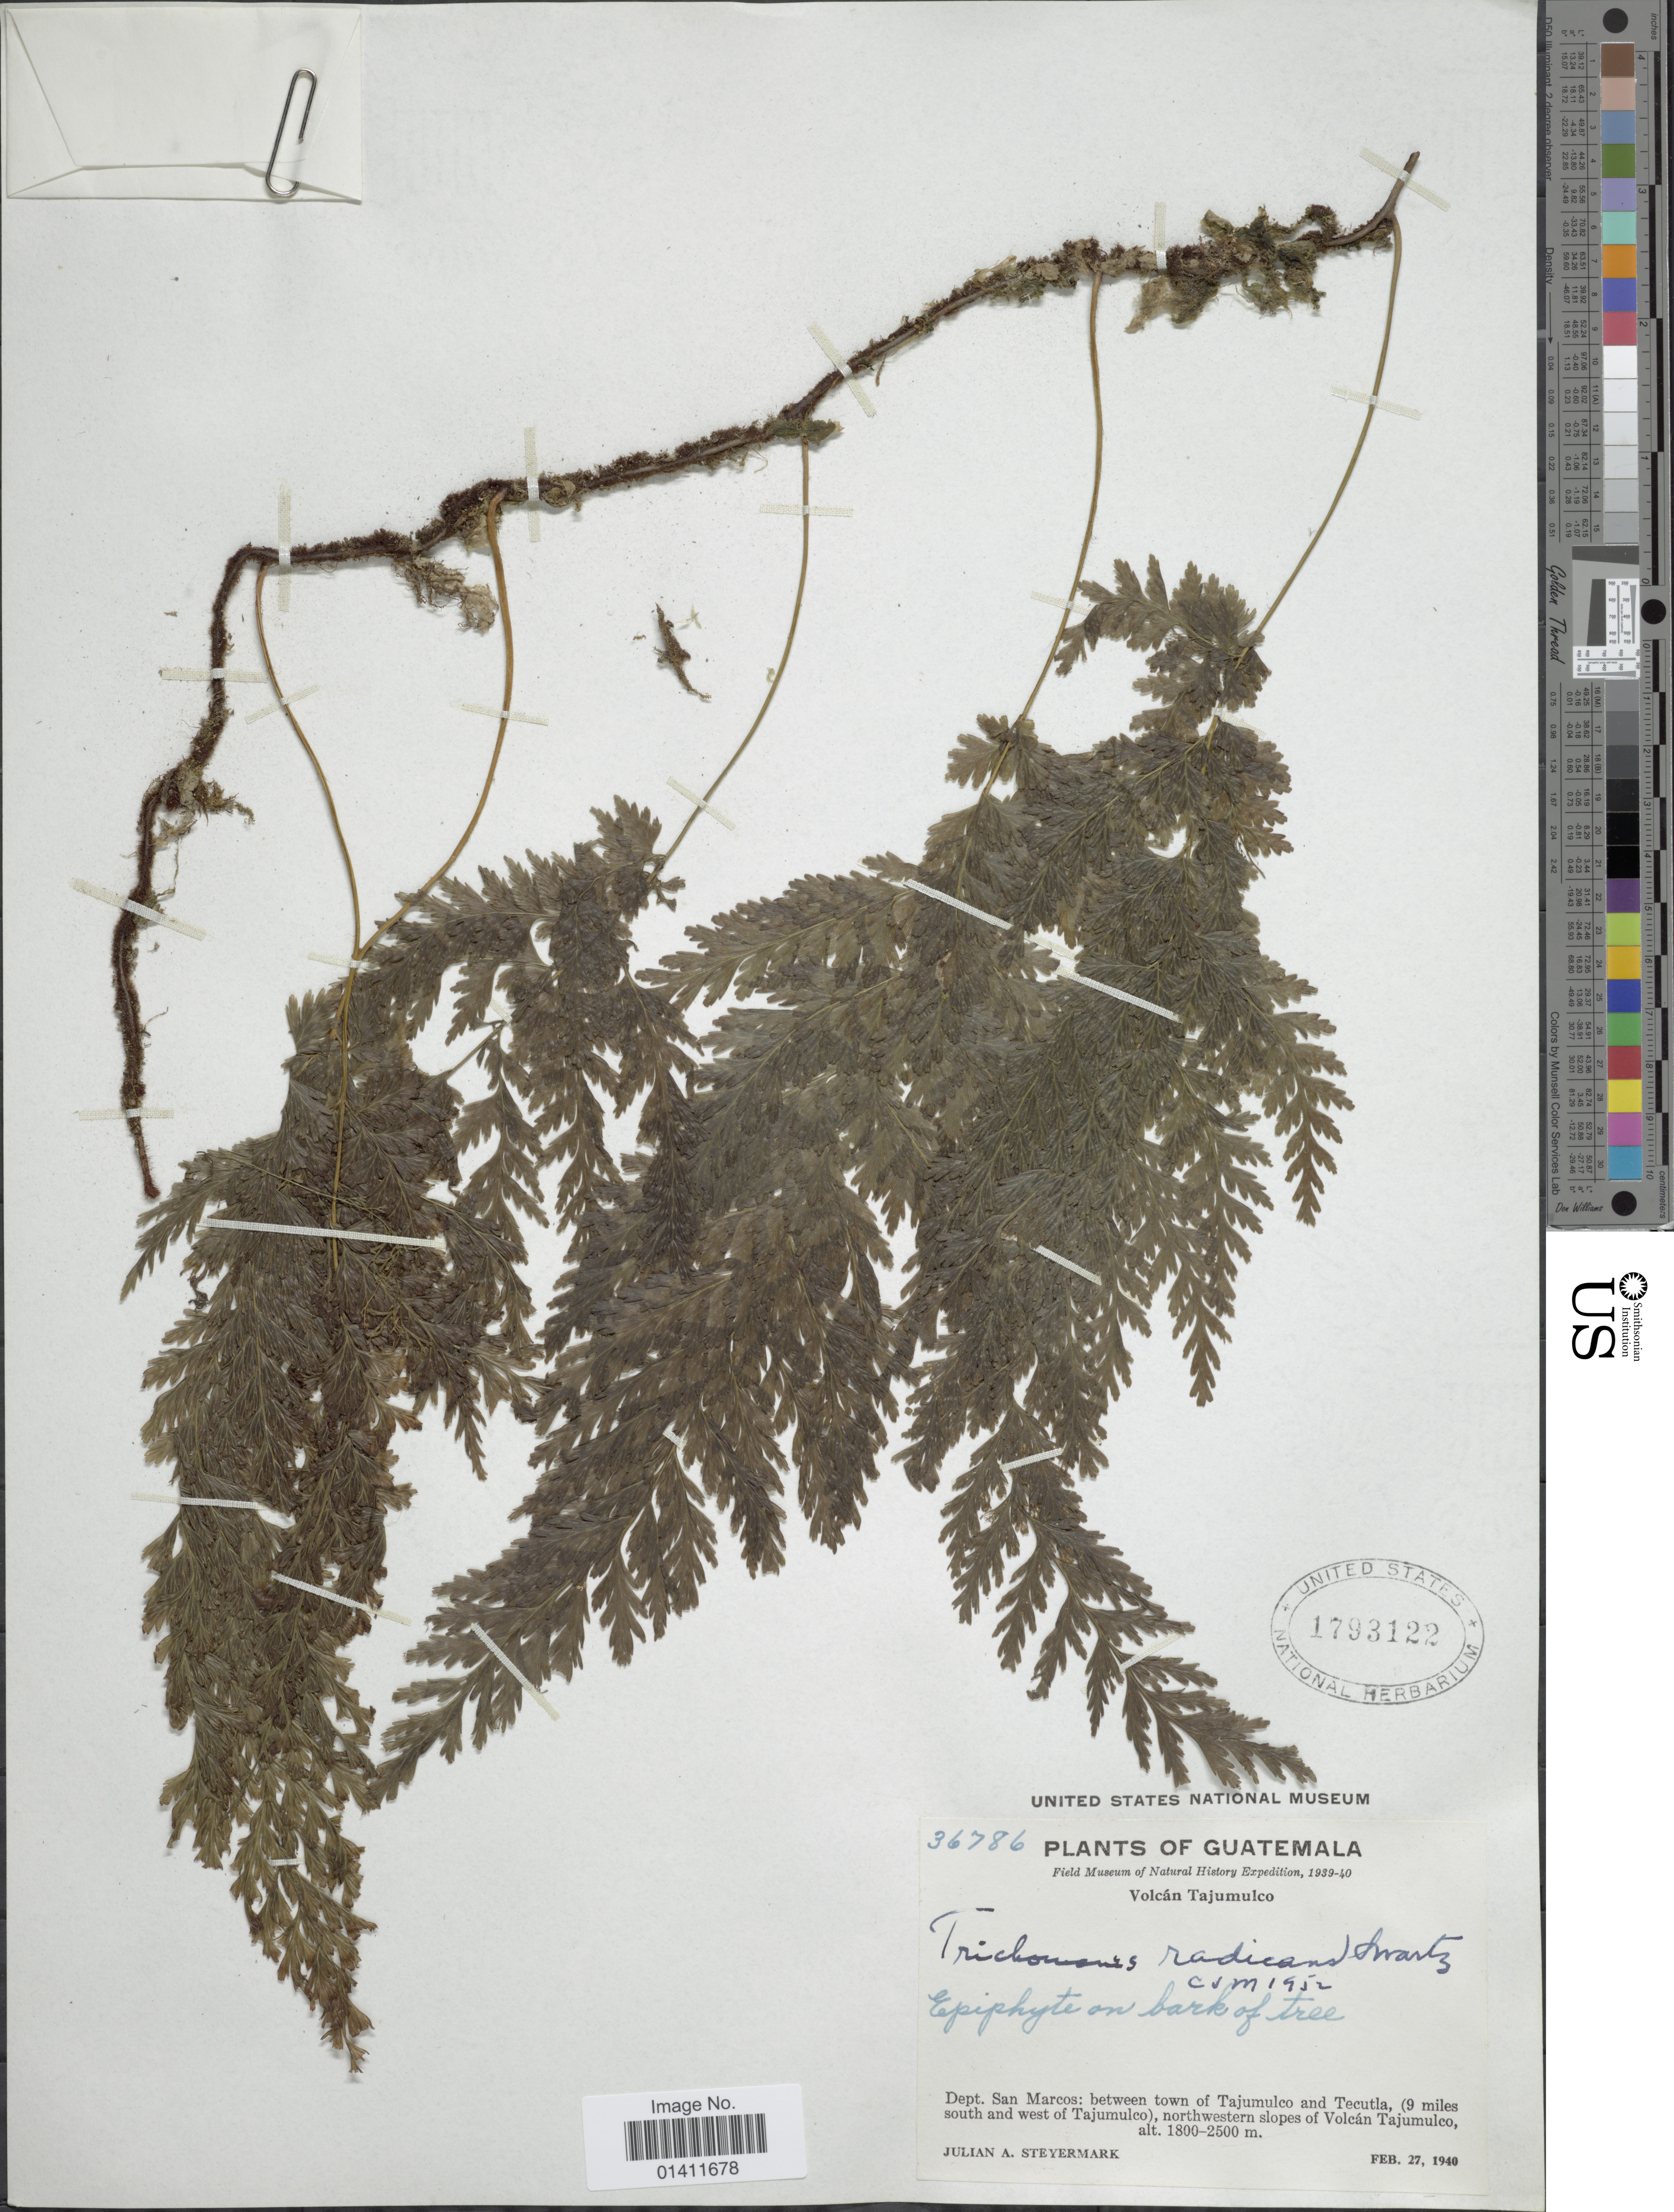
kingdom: Plantae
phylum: Tracheophyta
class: Polypodiopsida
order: Hymenophyllales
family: Hymenophyllaceae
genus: Vandenboschia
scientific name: Vandenboschia radicans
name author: (Sw.) Copel.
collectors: J. Steyermark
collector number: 36786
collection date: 1940-02-27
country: Guatemala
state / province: San Marcos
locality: Dept. San Marcos: between town of Tajumulco and Tecutla, (9 miles south and west of Tajumulco), northwesten slopes of Volcan Tajumulco.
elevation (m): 1800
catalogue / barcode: US 1793122